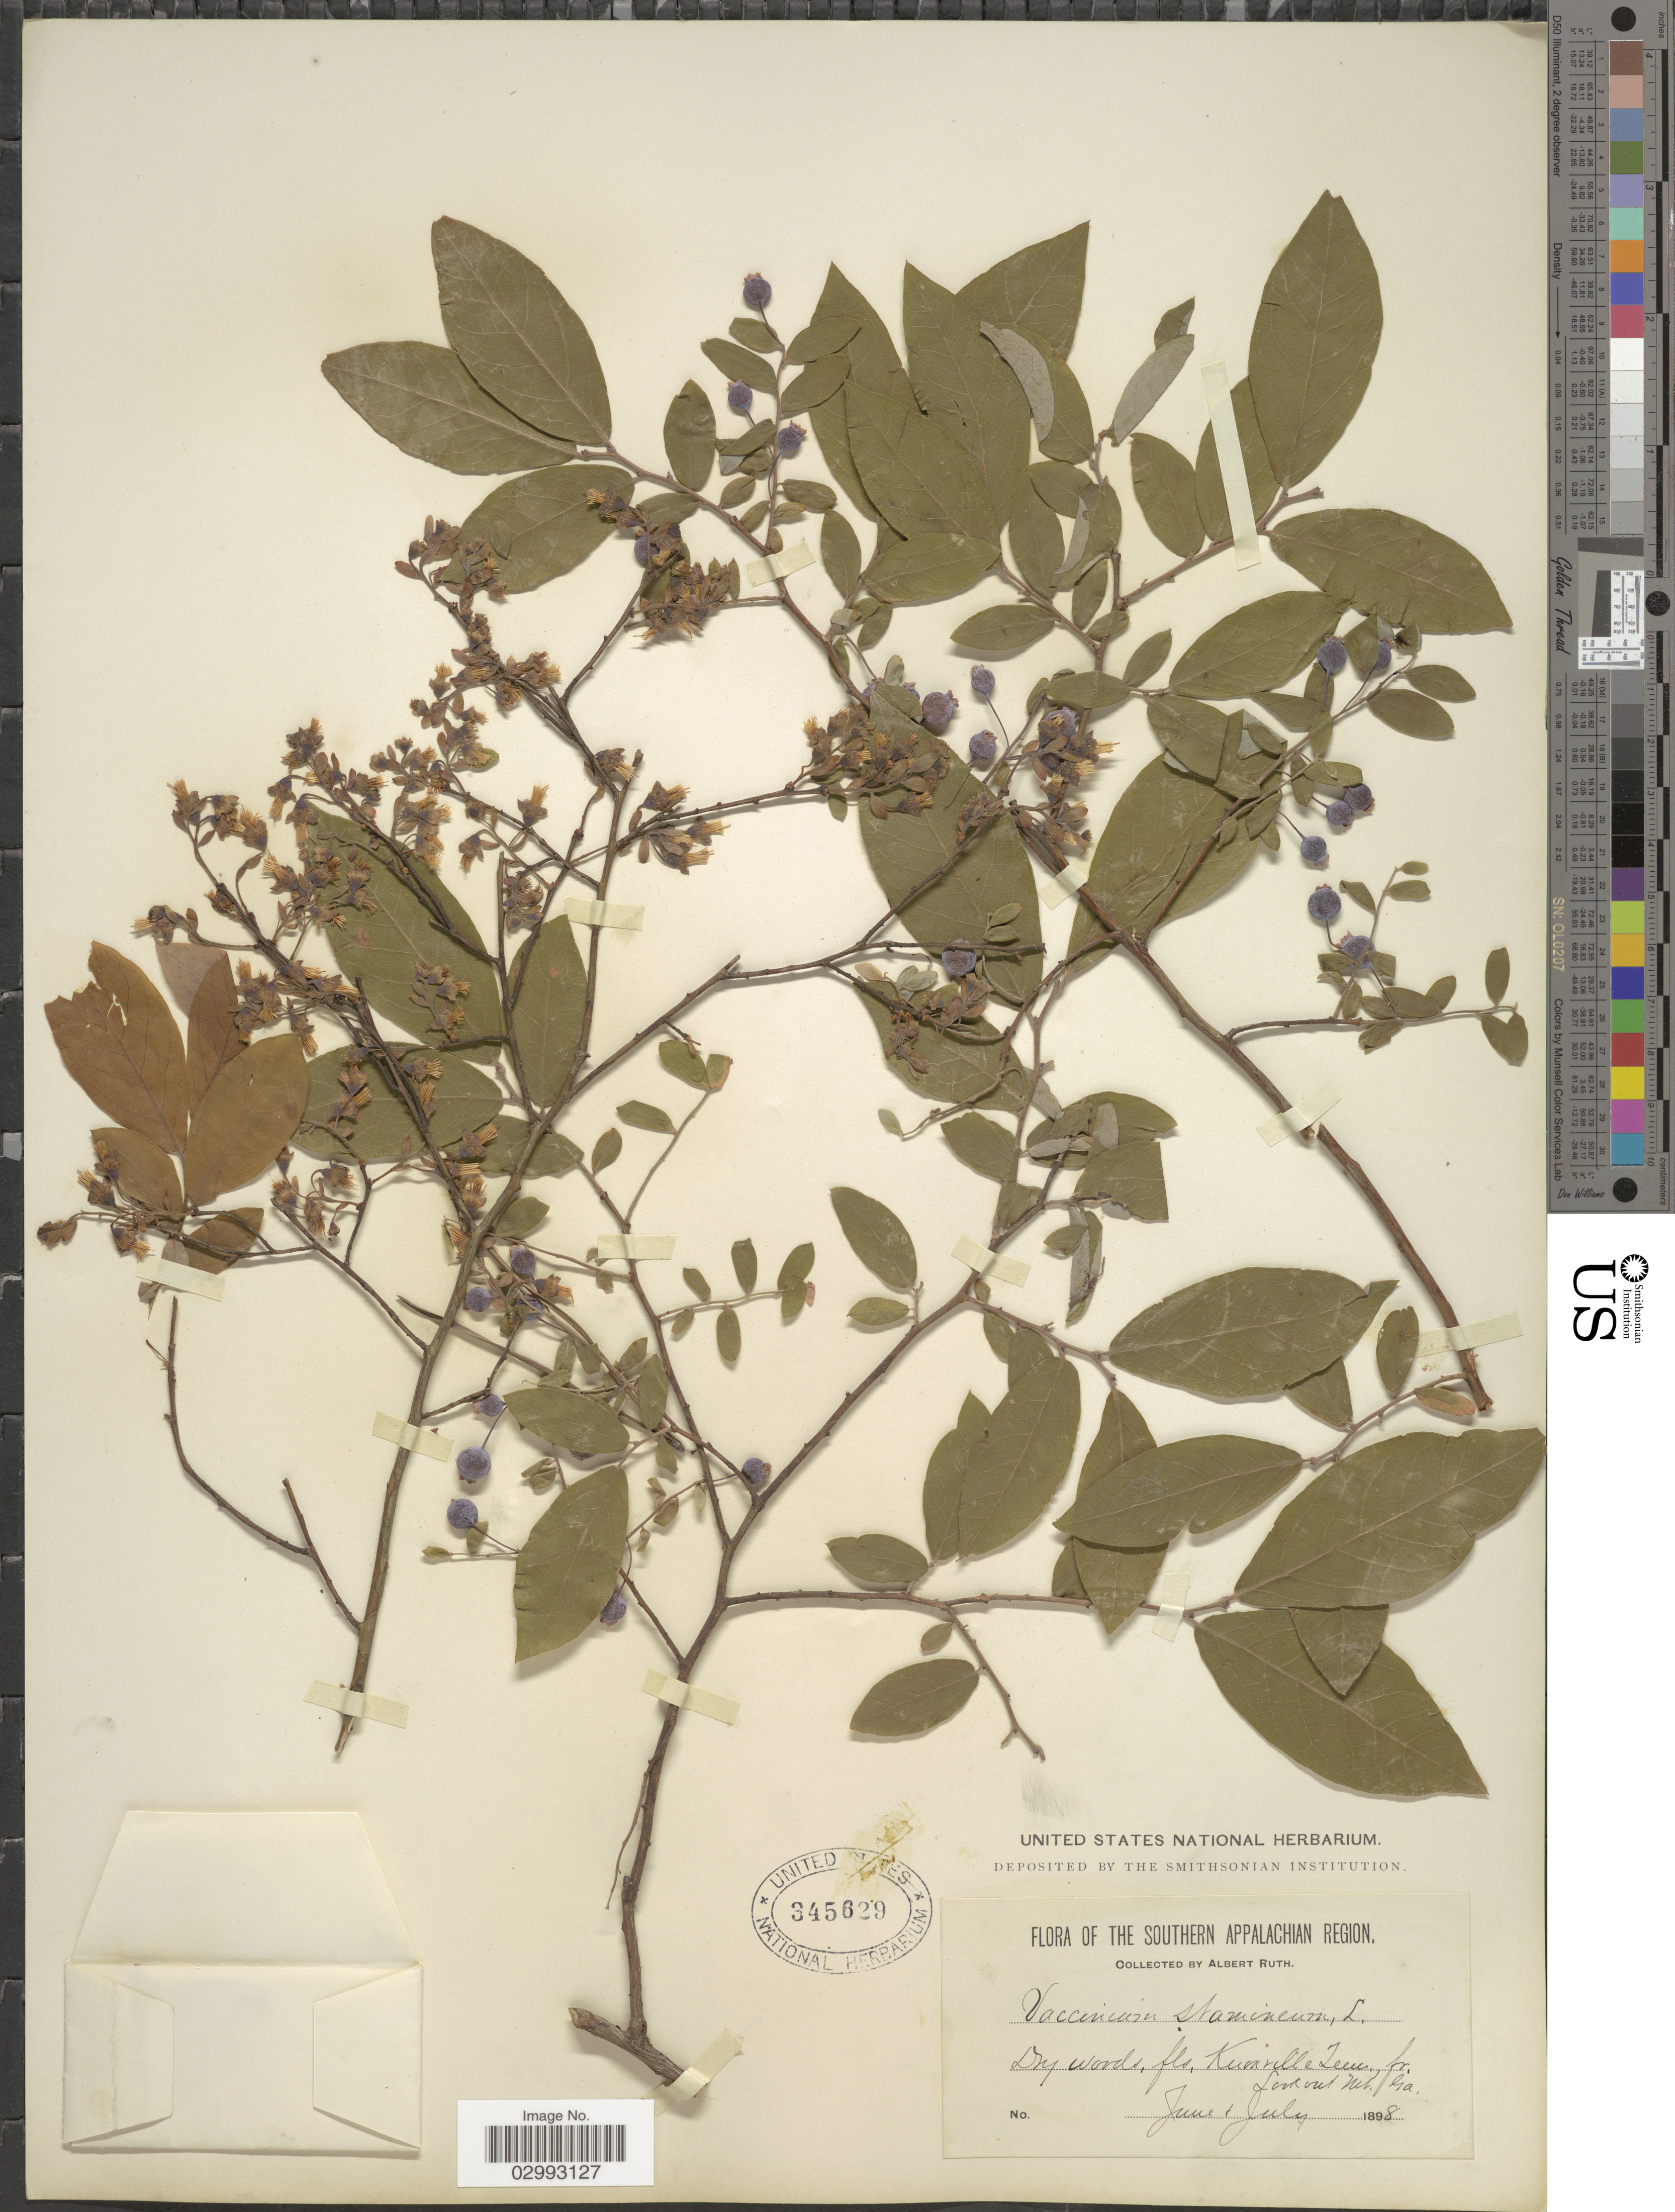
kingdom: Plantae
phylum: Tracheophyta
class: Magnoliopsida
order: Ericales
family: Ericaceae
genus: Polycodium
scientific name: Polycodium candicans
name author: (C. Mohr) Small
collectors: A. Ruth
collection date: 1898-06/1898-07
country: United States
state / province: Georgia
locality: Southern Appalachian Region. Fls. Knoxville Tenn., fr. Lookout Mt. Ga.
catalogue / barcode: US 345629